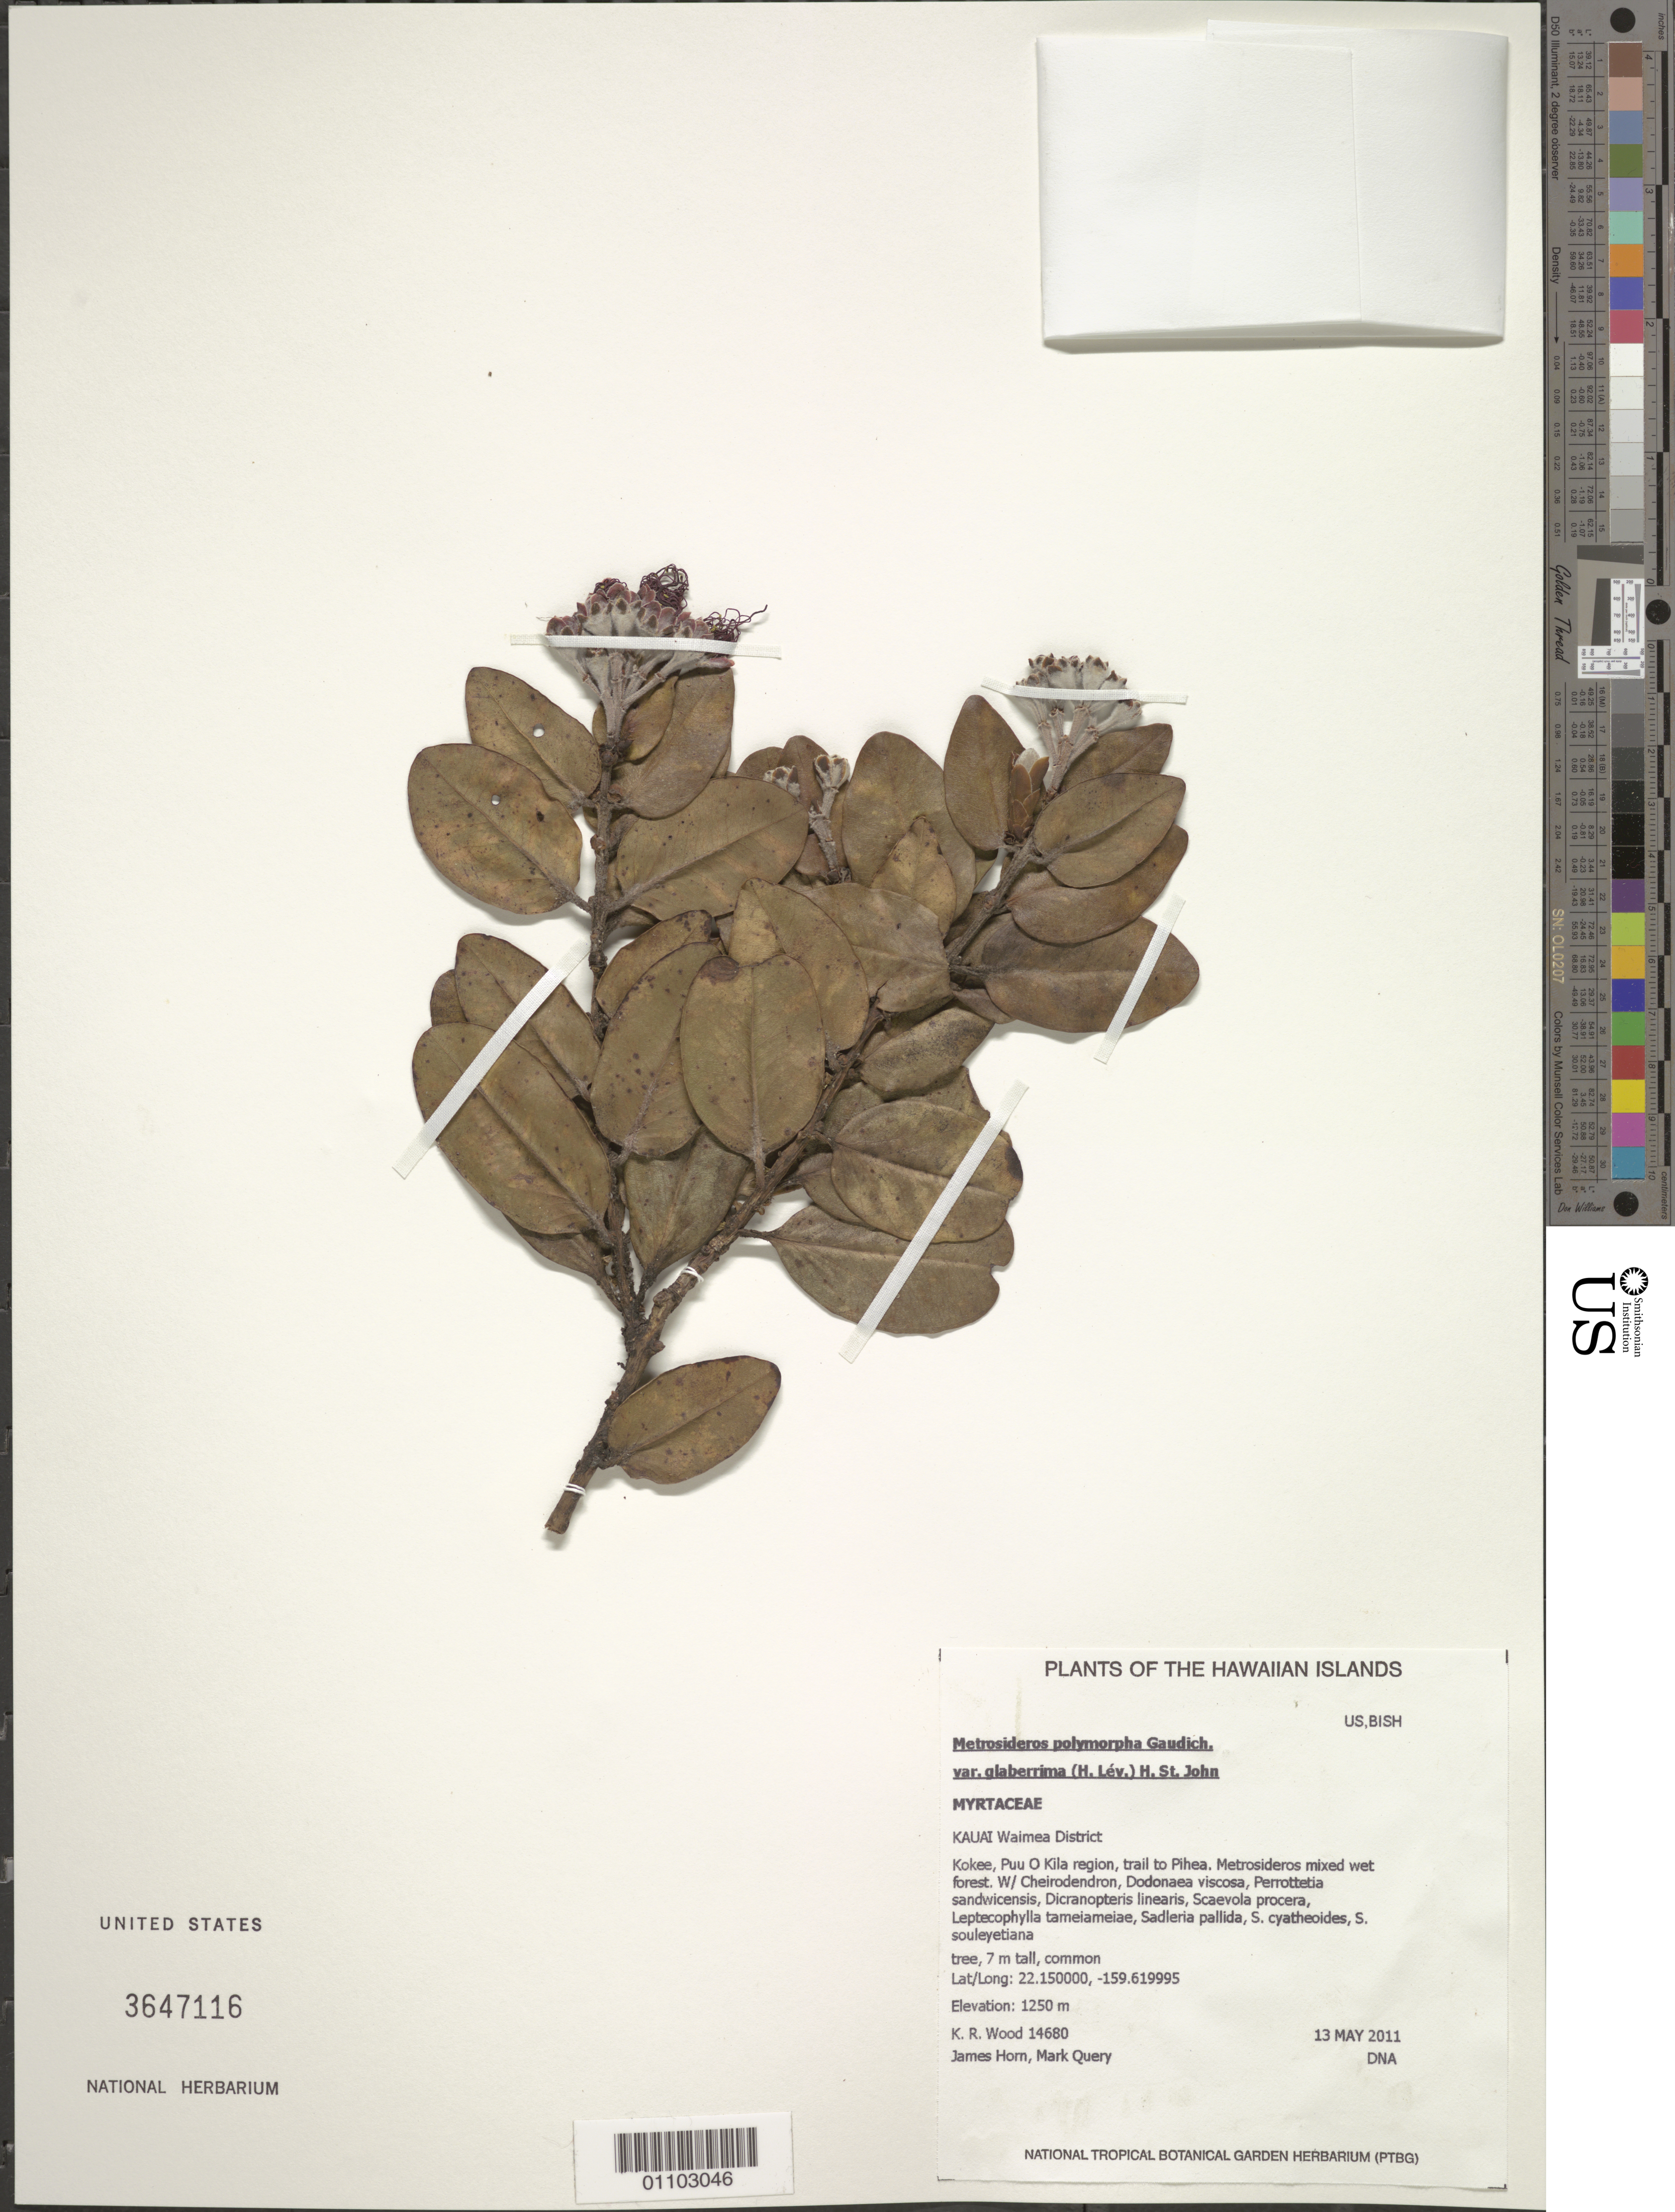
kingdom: Plantae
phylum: Tracheophyta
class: Magnoliopsida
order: Myrtales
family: Myrtaceae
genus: Metrosideros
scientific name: Metrosideros polymorpha var. glaberrima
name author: (H. Lév.) H. St. John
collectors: K. R. Wood, J. Horn & M. Query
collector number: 14680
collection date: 2011-05-13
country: United States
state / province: Hawaii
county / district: Kauai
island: Kaua'i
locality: Waimea District, Koke'e, Pu'u O Kila region, trail to Pihea.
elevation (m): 1250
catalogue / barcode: US 3647116